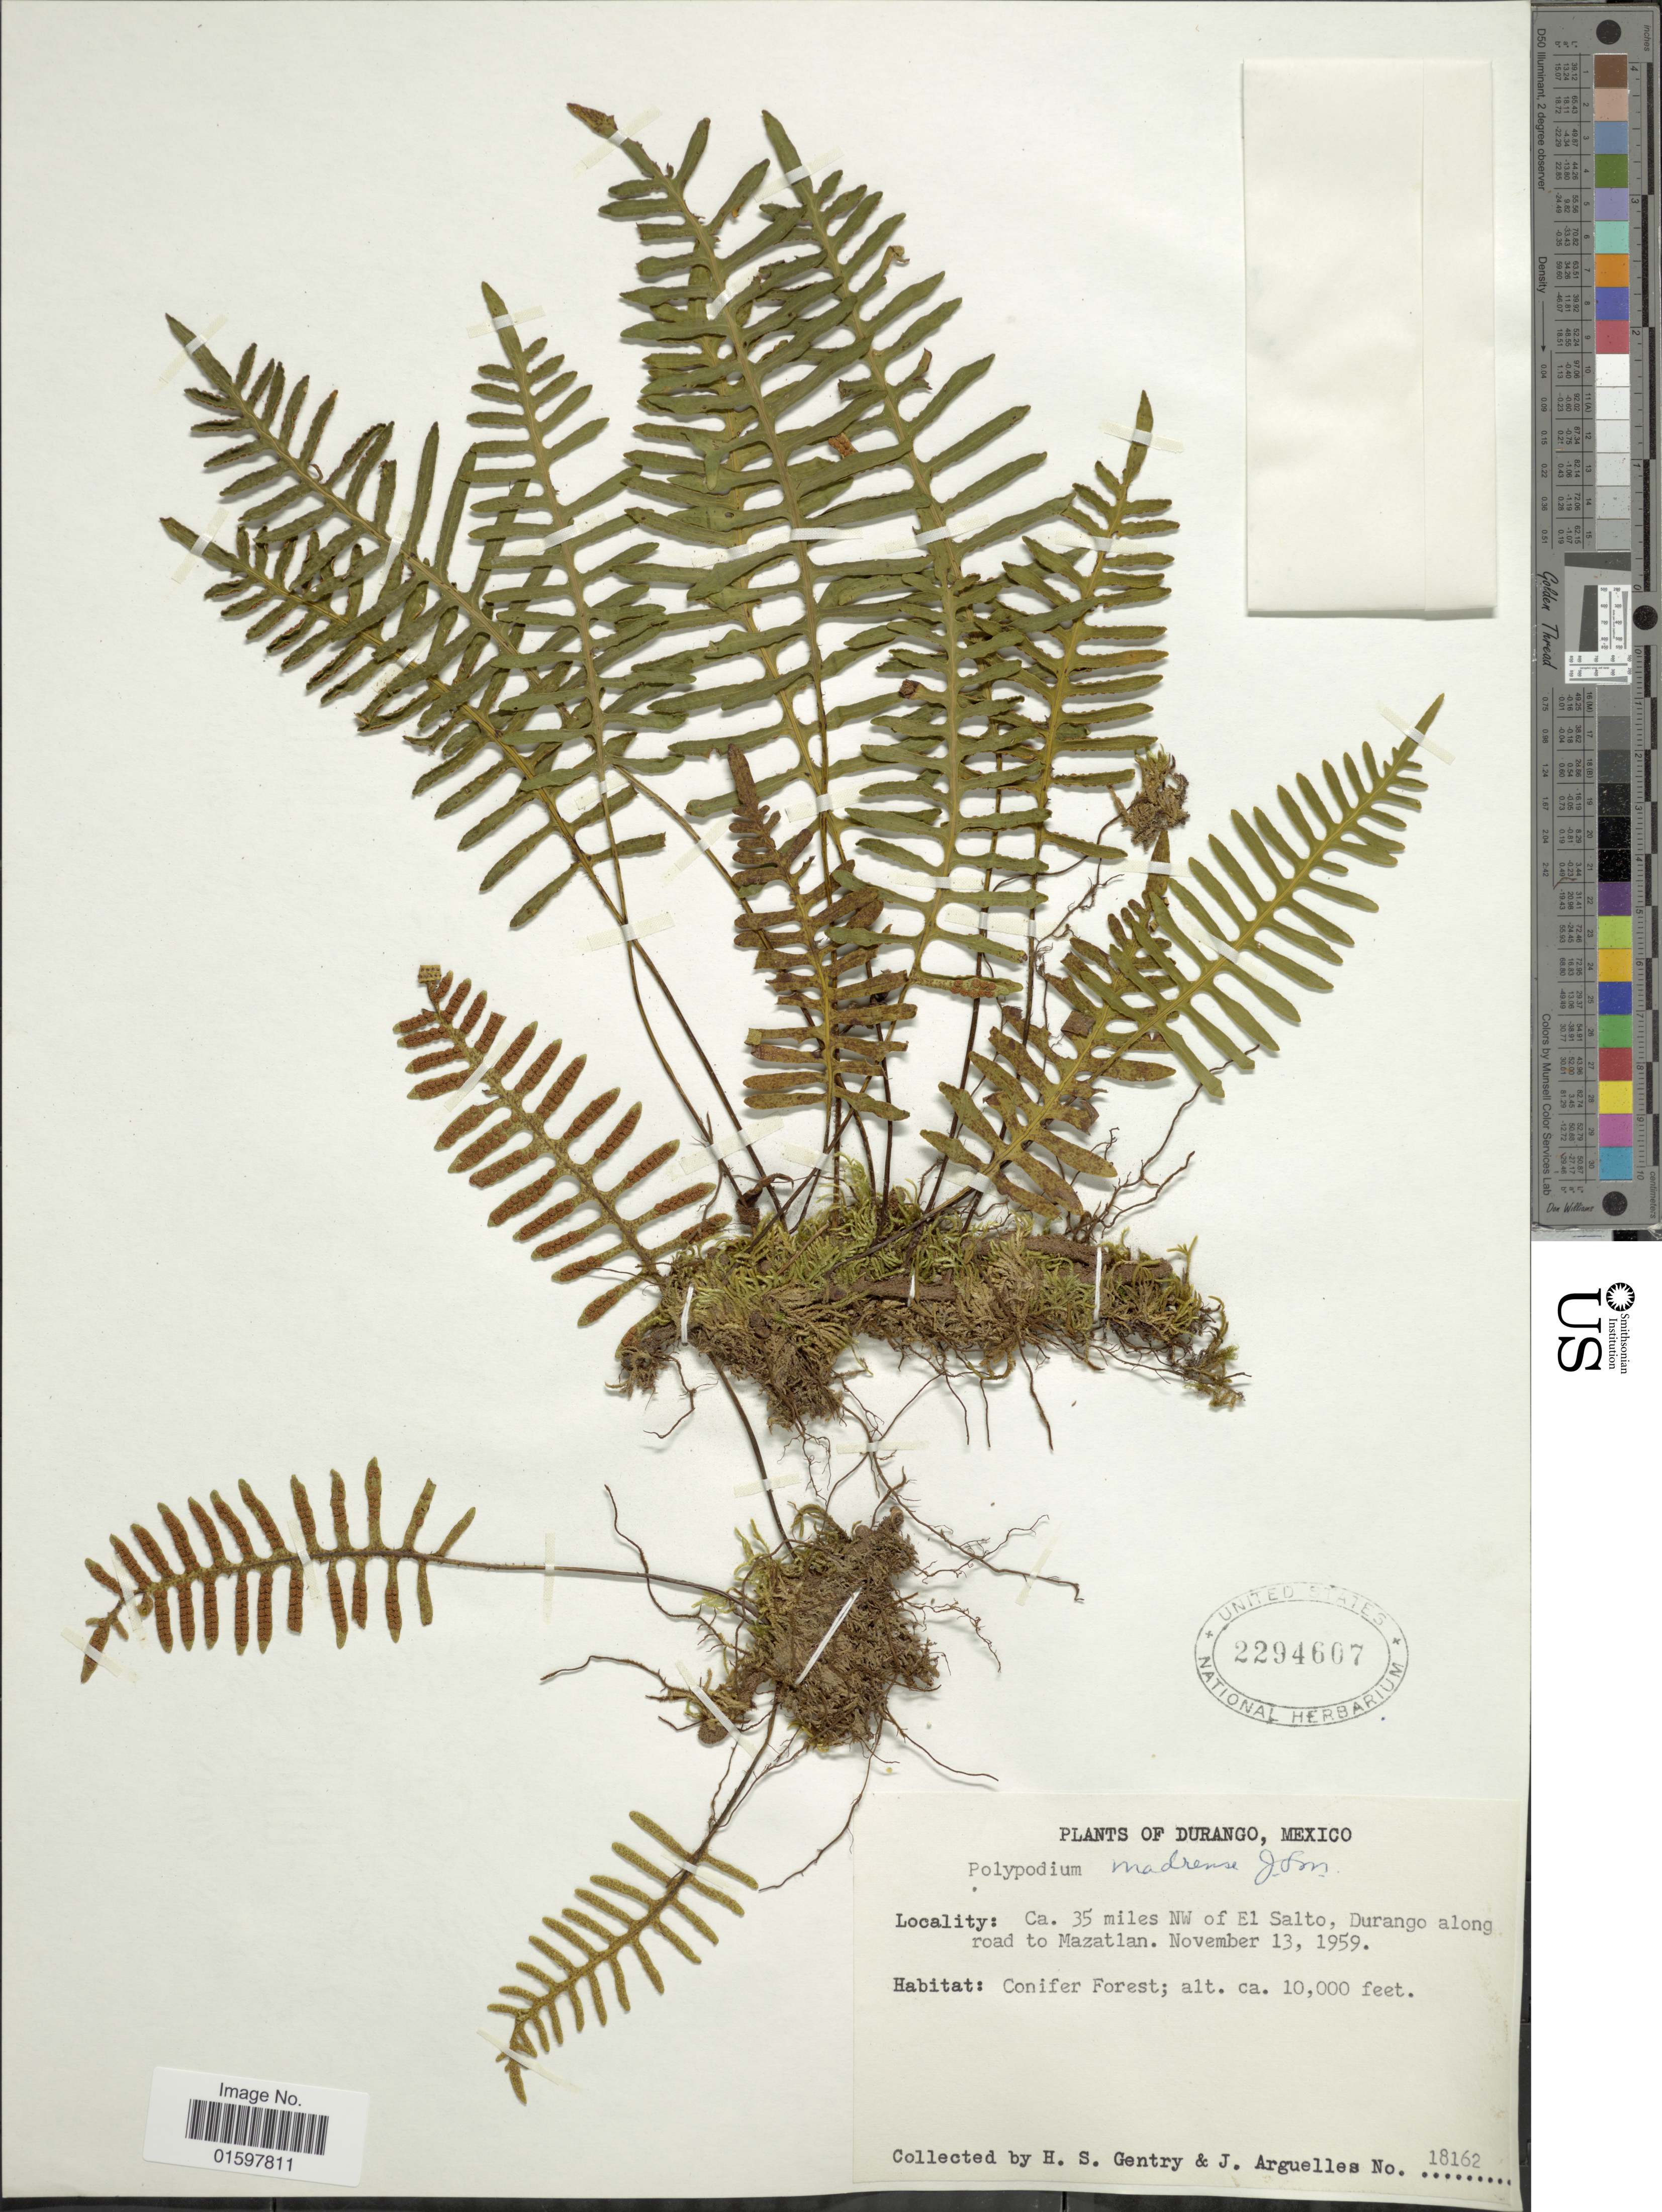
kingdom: Plantae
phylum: Tracheophyta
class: Polypodiopsida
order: Polypodiales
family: Polypodiaceae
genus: Pleopeltis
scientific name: Pleopeltis madrense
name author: (J. Sm.) A.R. Sm. & Tejero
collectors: H. S. Gentry & J. Arguelles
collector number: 18162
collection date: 1959-11-13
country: Mexico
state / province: Durango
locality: Ca. 35 miles NW of El Salto, Durango along road to Mazatlan.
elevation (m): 3048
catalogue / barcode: US 22994607